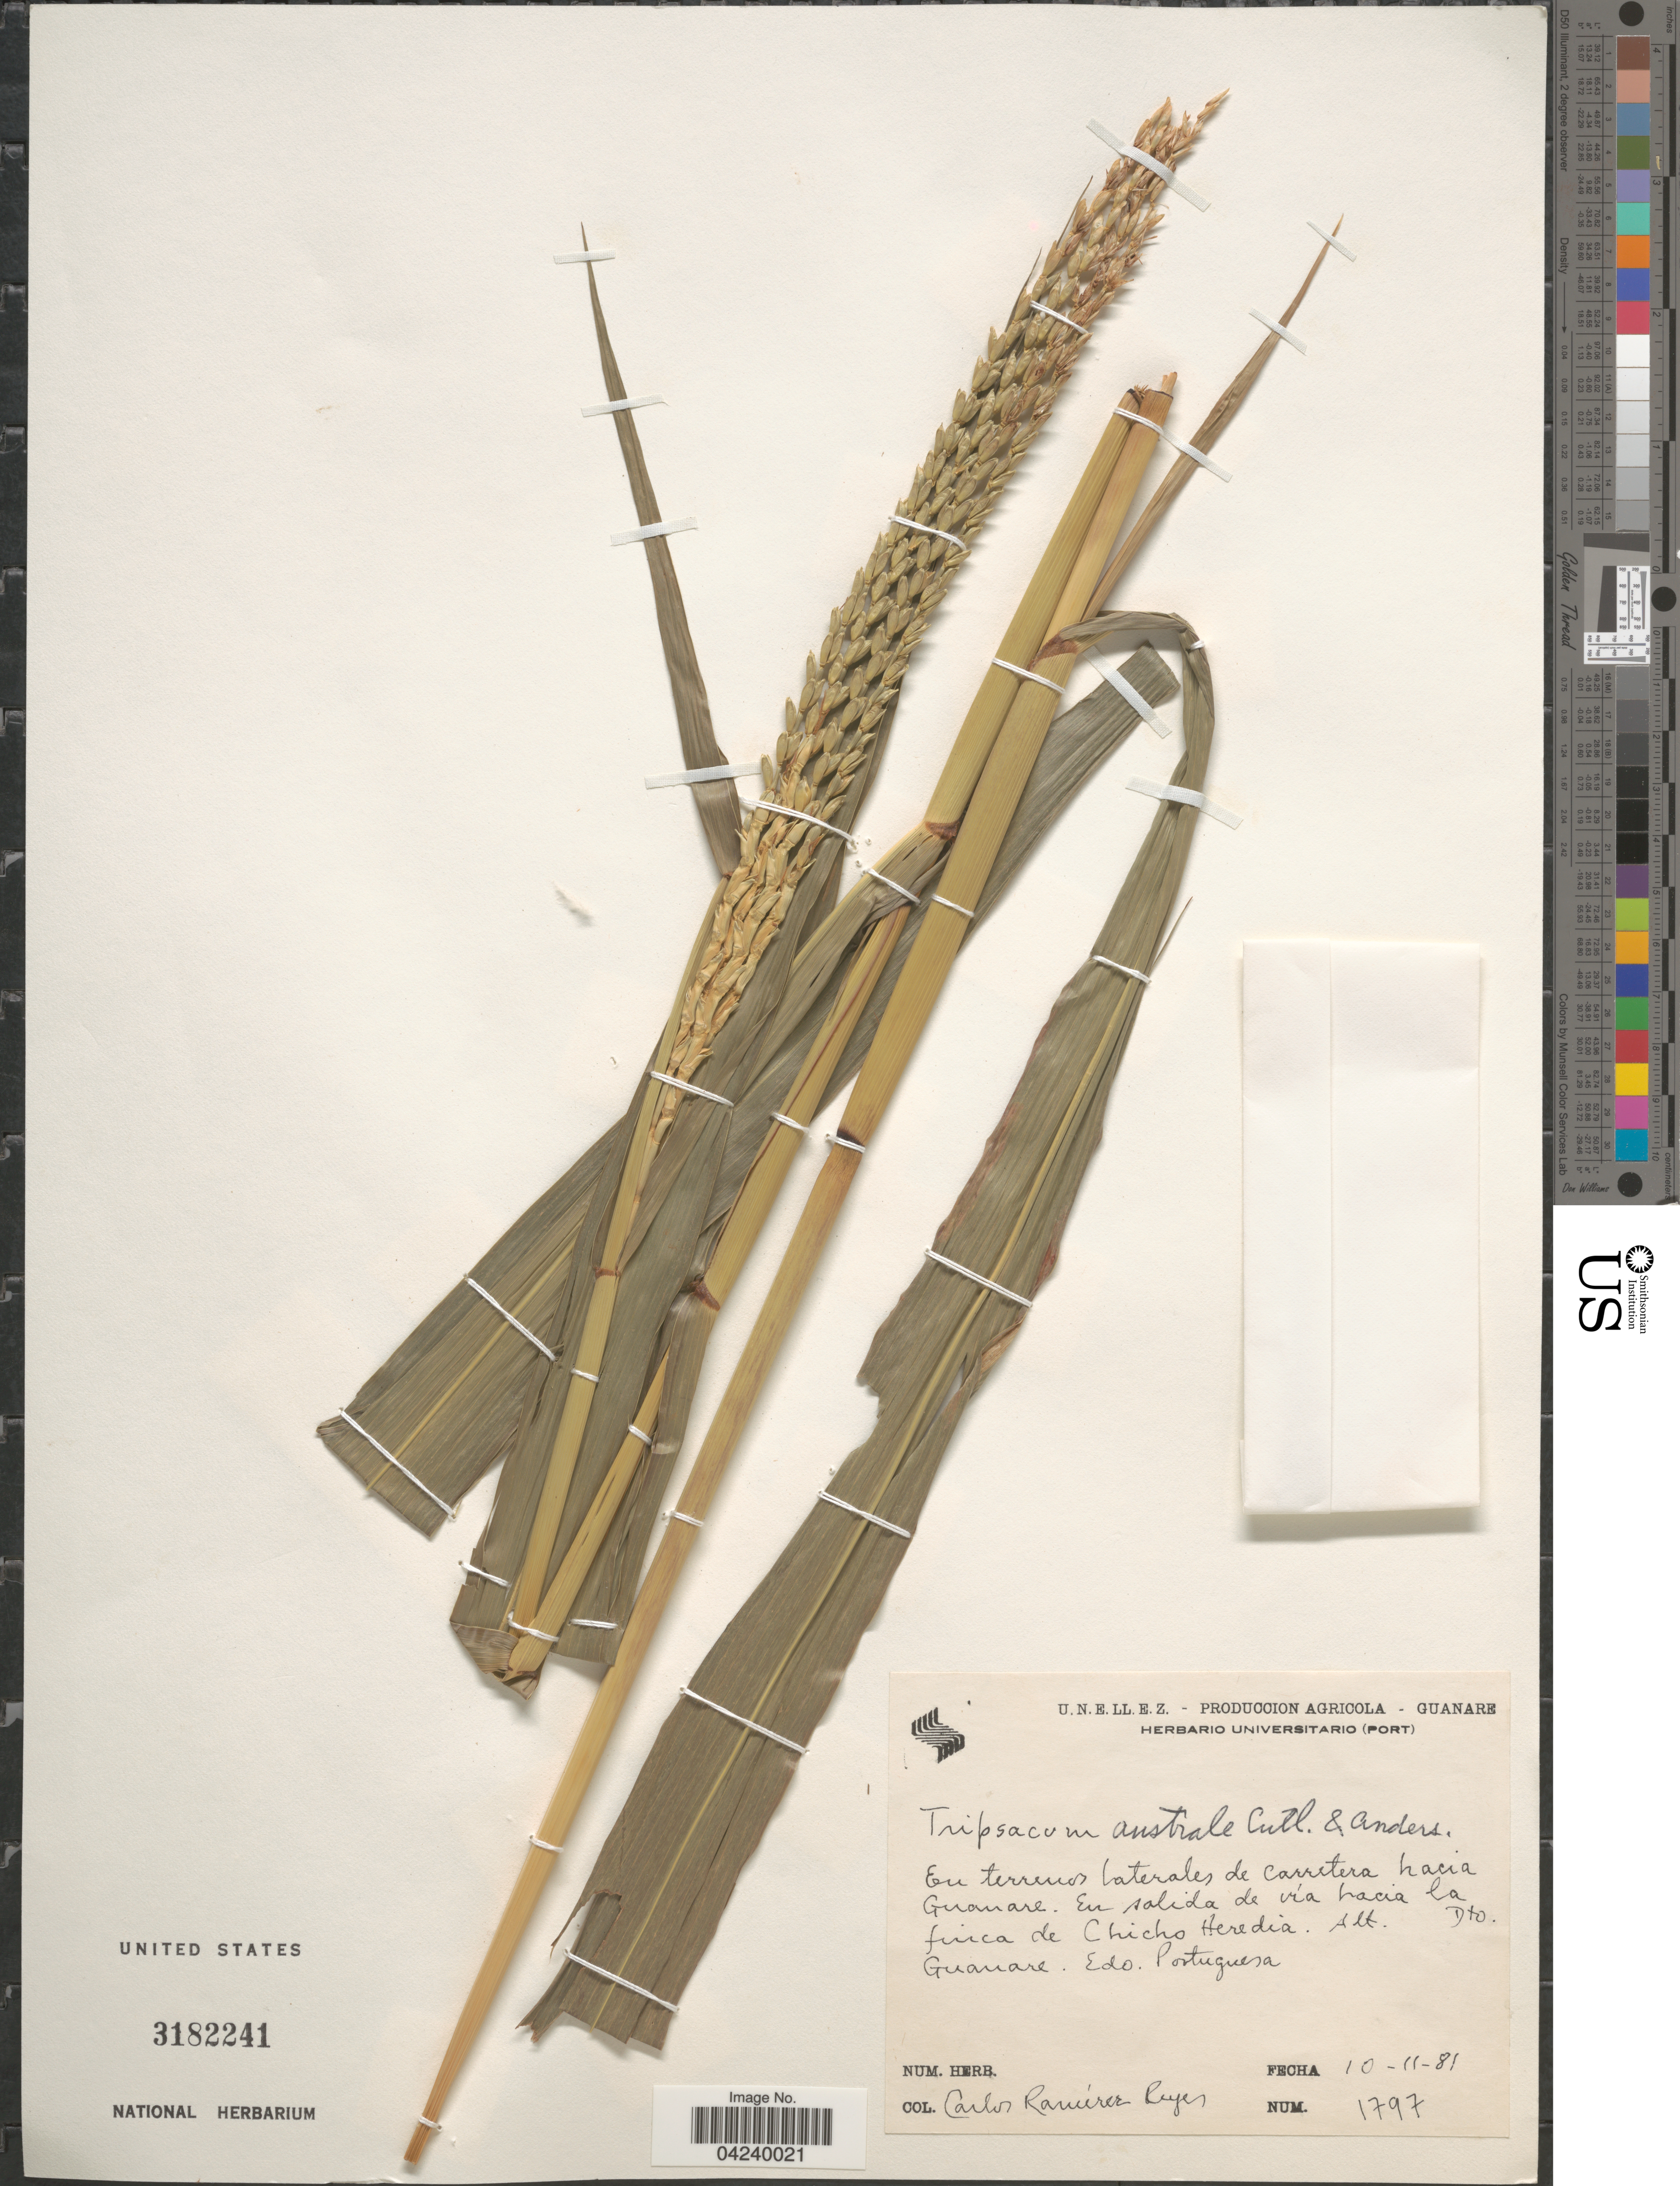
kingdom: Plantae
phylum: Tracheophyta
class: Liliopsida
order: Poales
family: Poaceae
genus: Tripsacum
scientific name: Tripsacum australe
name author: H.C. Cutler & E.S. Anderson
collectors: C. Ramirez R.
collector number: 1797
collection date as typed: Transcribed d/m/y: 10/11/81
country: Venezuela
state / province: Portuguesa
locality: En salida de vía hacia la finca de Chicho Dtto. Guanare.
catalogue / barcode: US 3182241